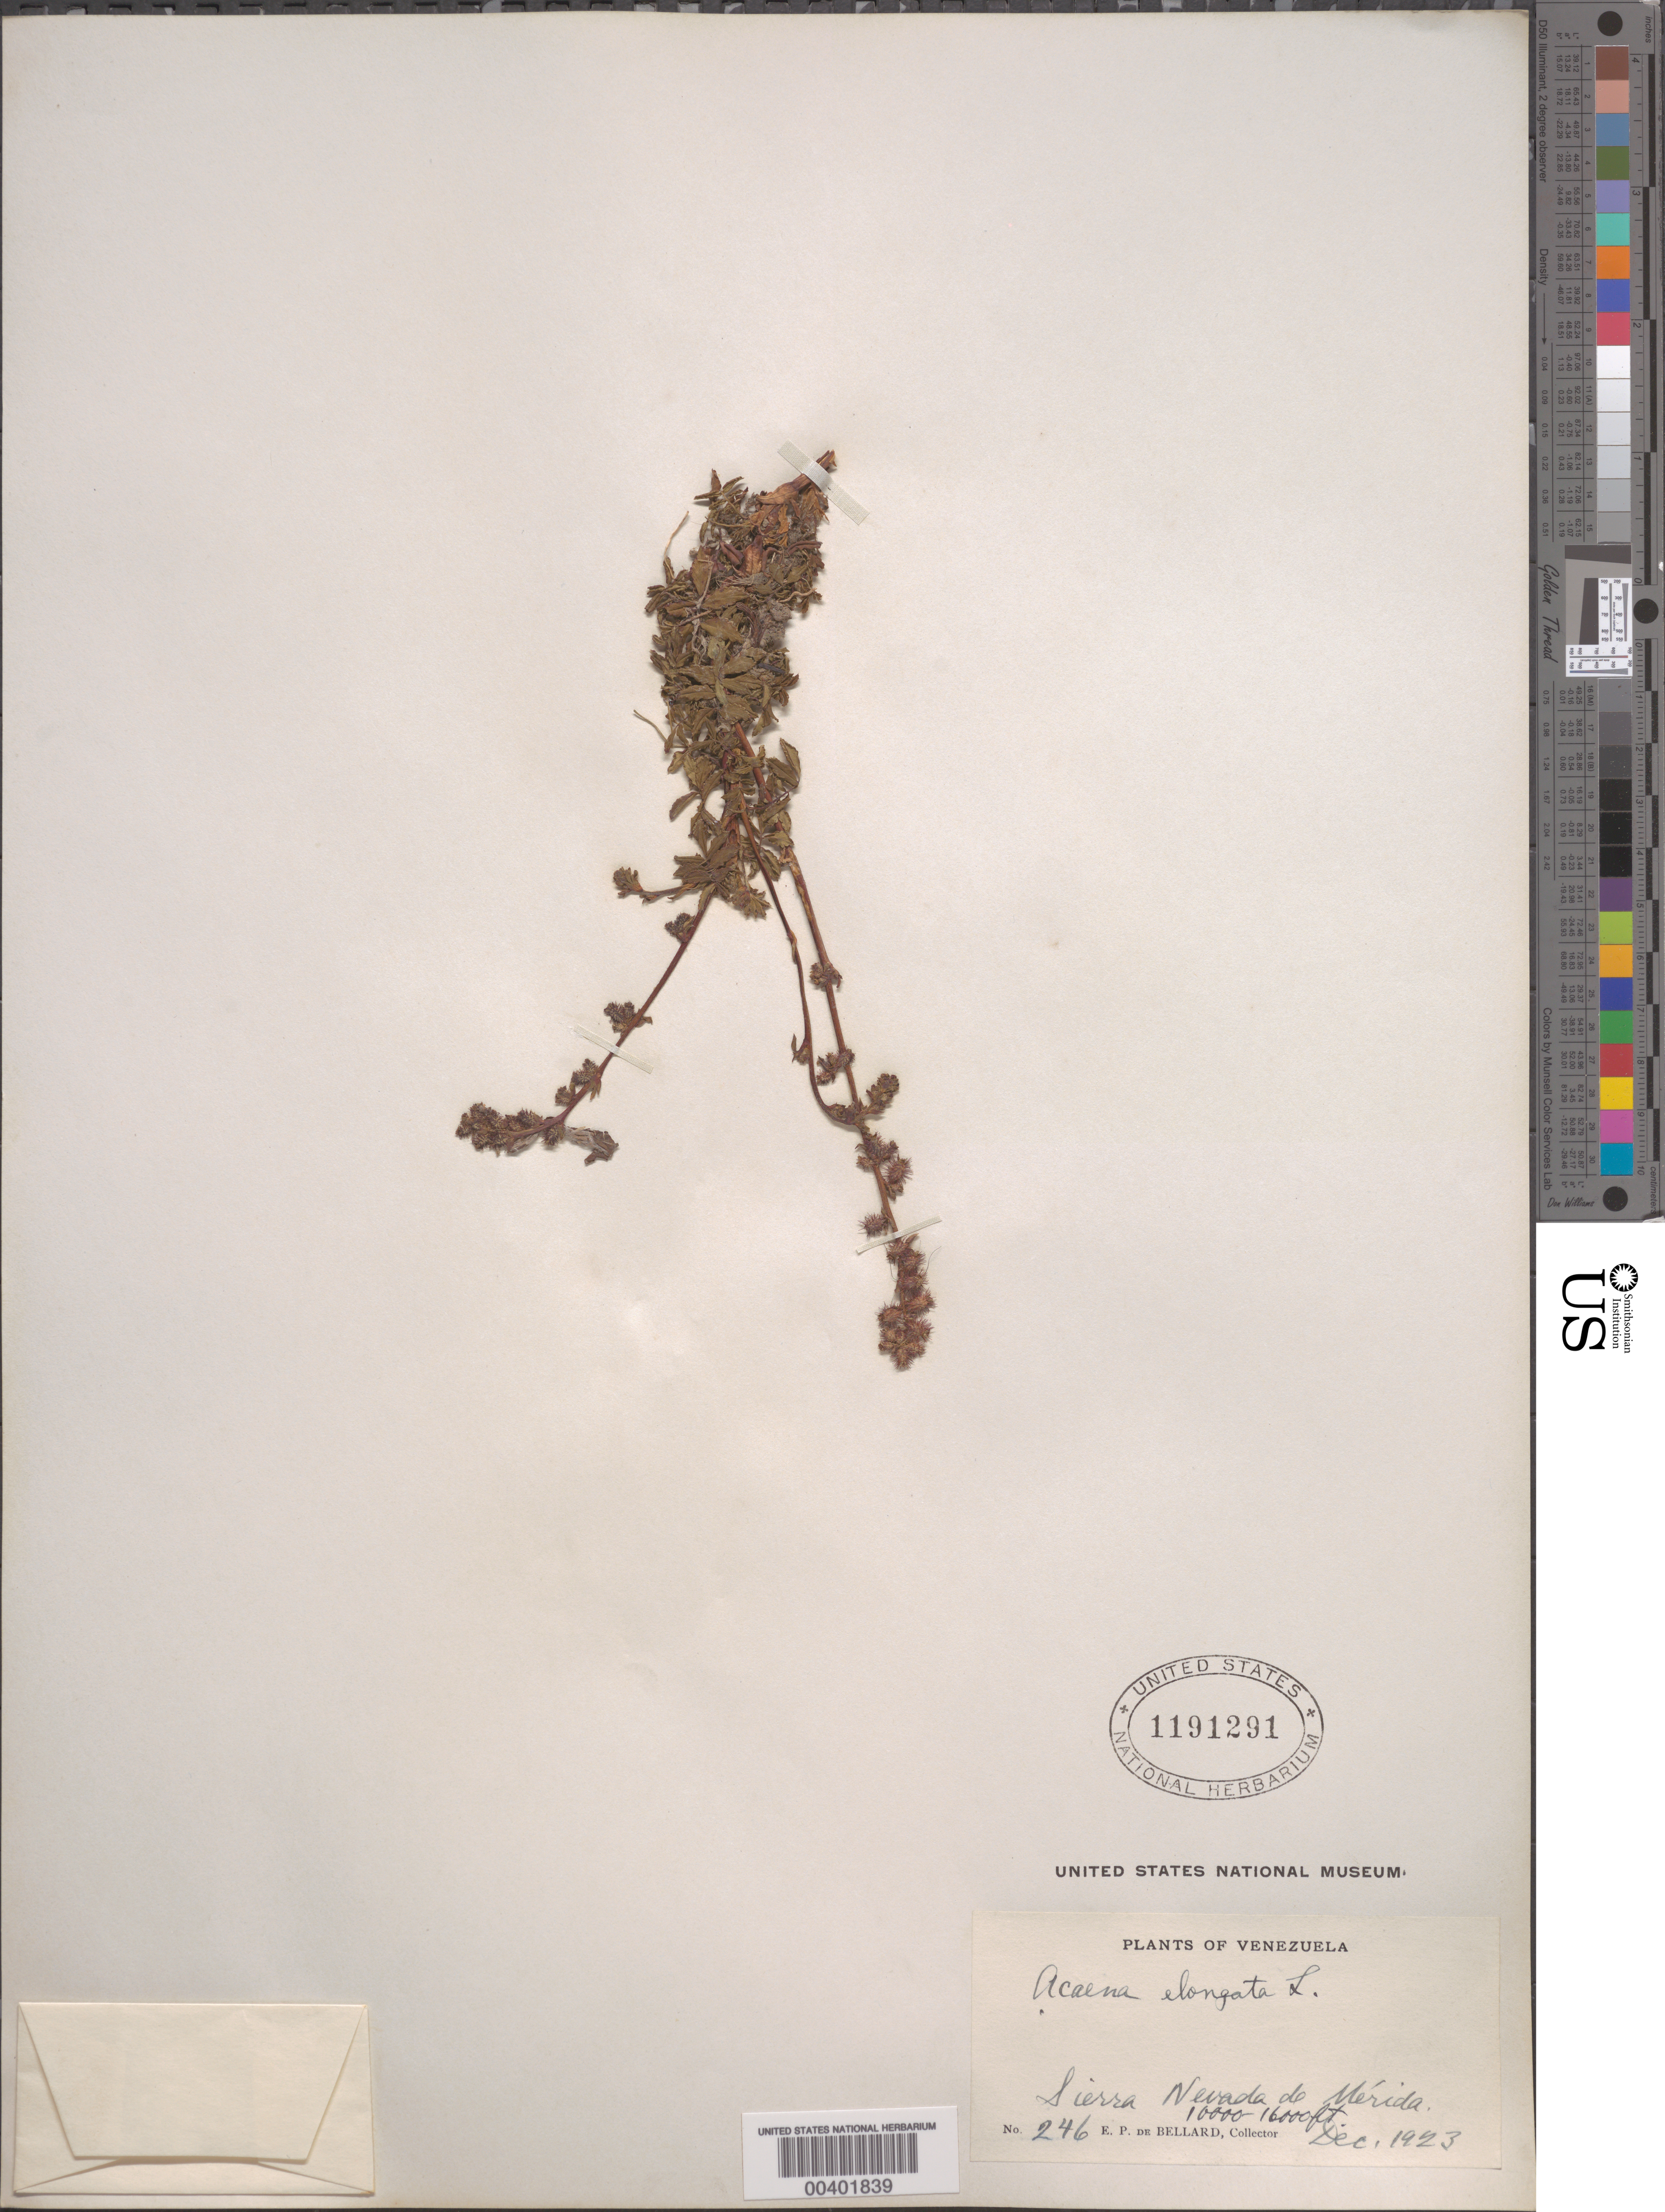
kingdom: Plantae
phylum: Tracheophyta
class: Magnoliopsida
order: Rosales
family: Rosaceae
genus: Acaena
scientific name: Acaena elongata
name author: L.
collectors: E. Bellard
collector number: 246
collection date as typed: Dec 1923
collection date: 1923-12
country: Venezuela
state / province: Mérida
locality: Sierra Nevada de Mérida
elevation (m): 3048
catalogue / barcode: US 1191291